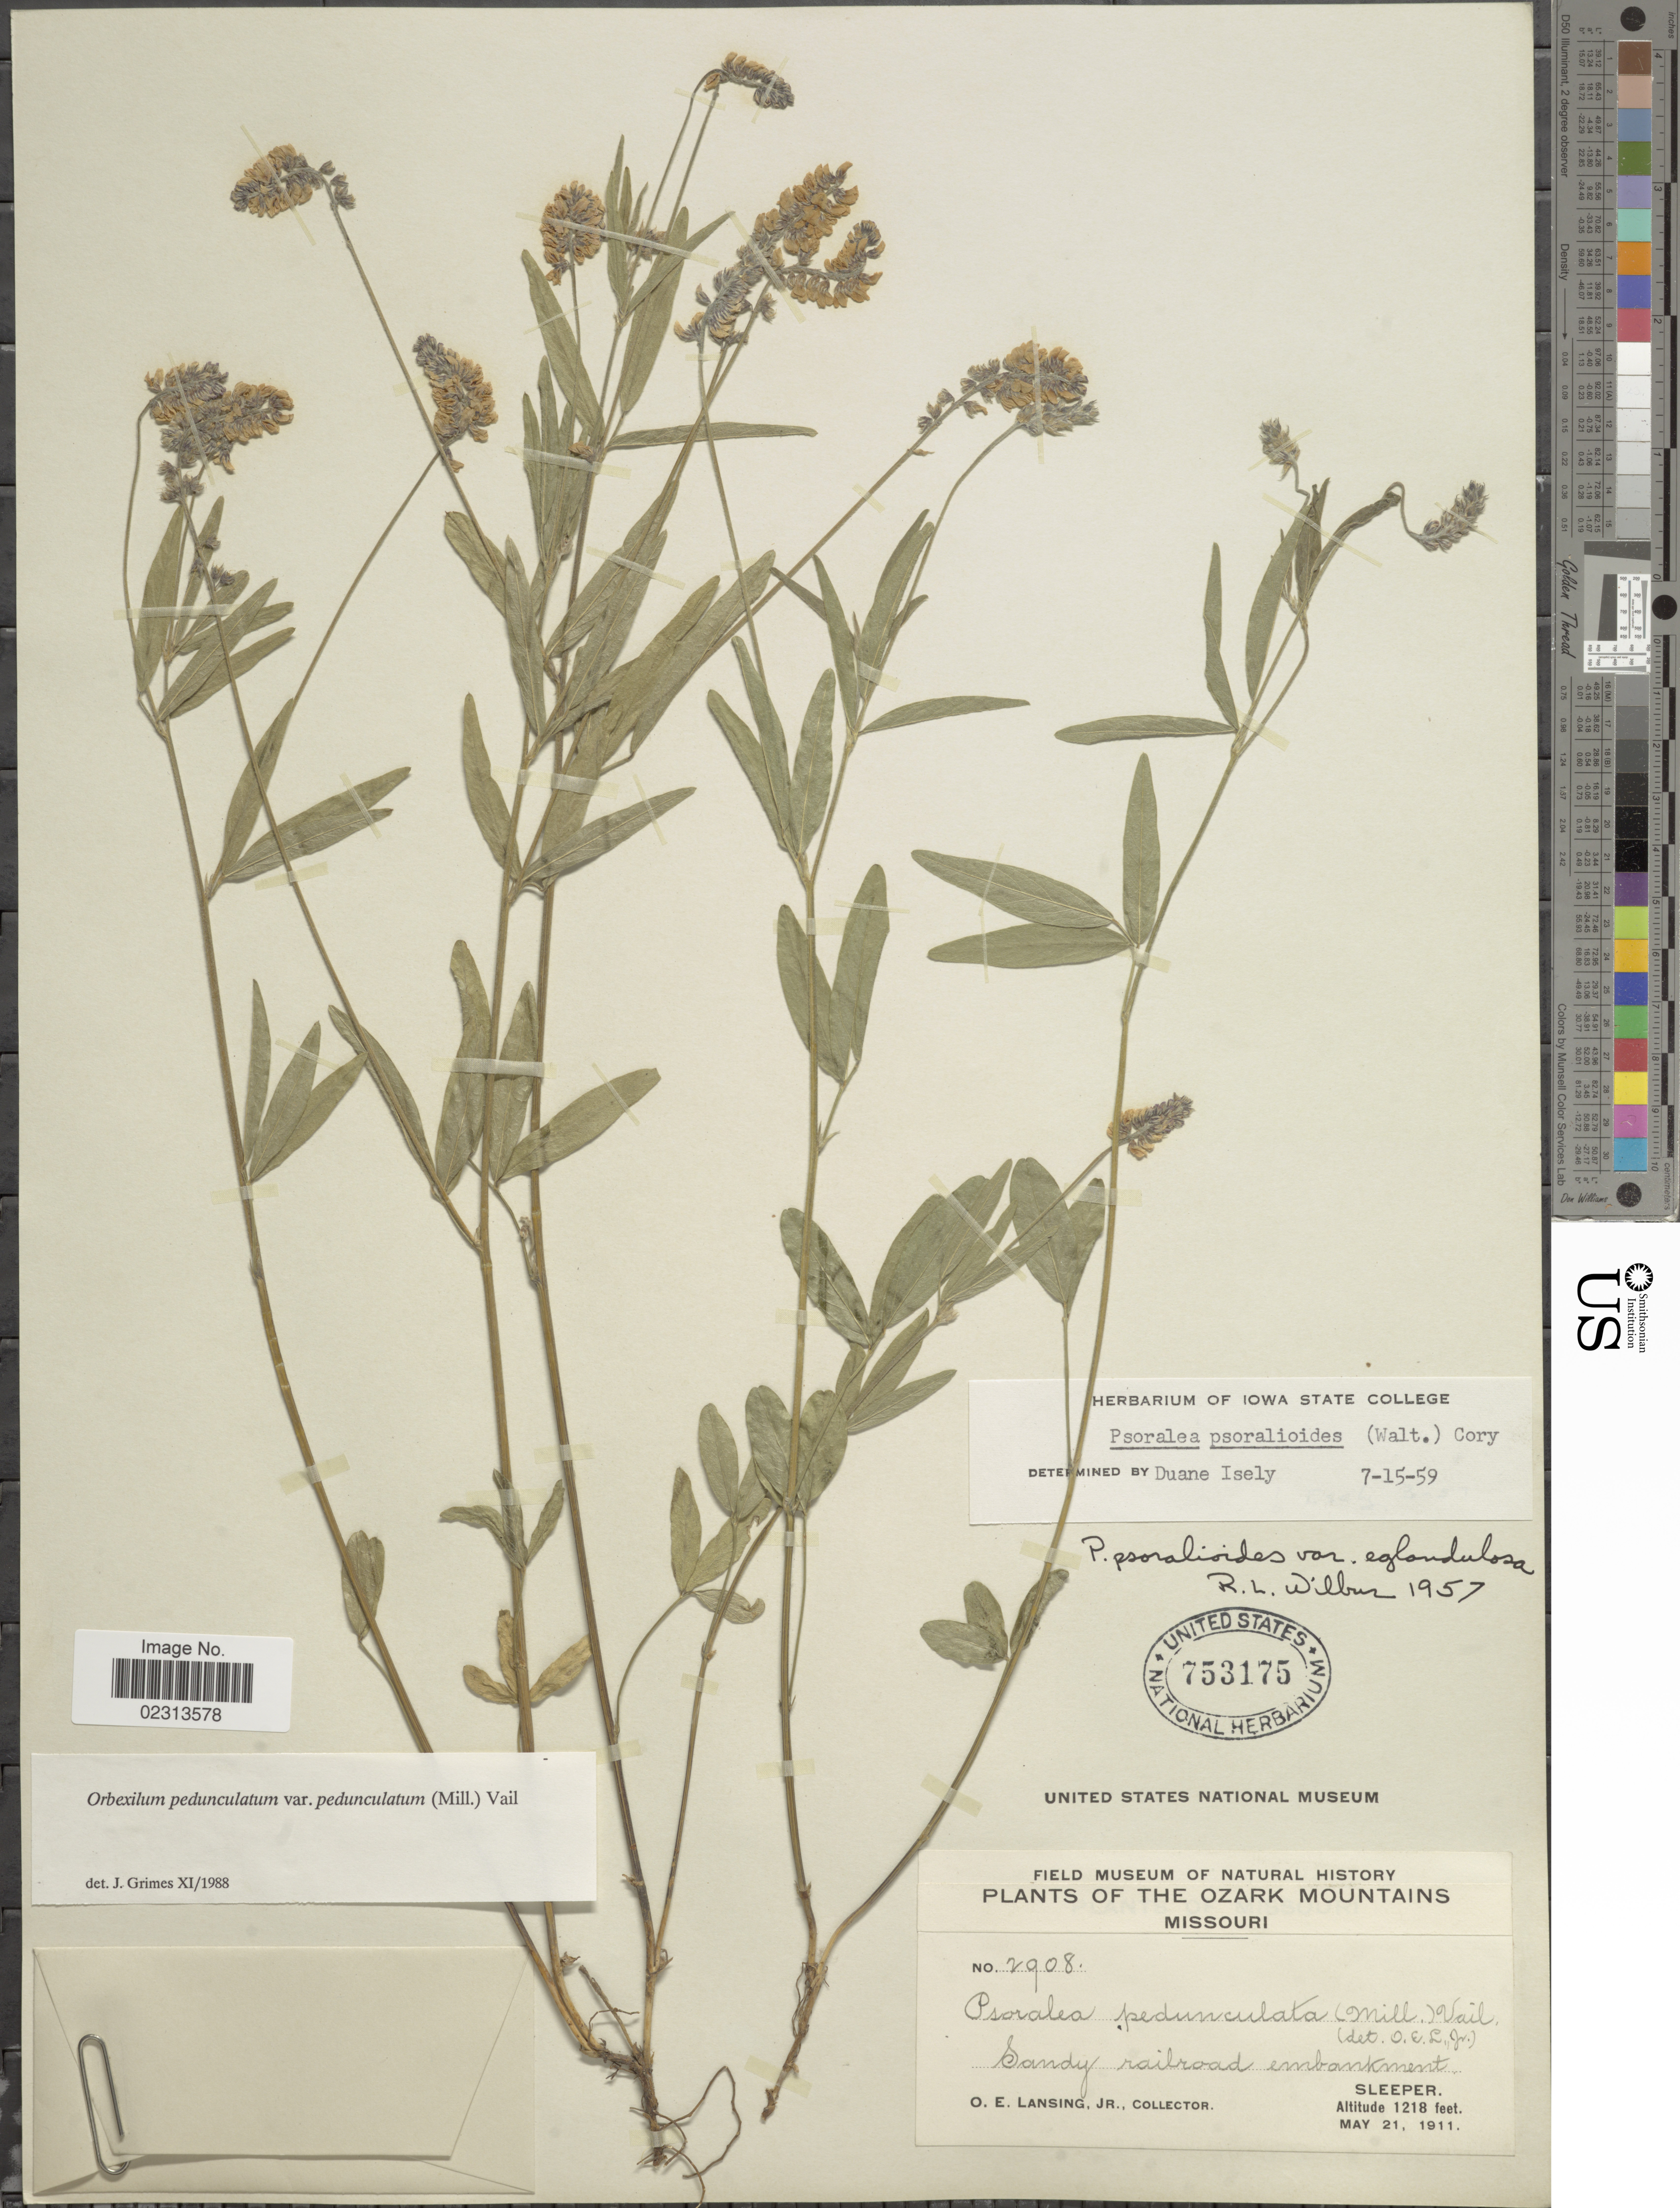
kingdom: Plantae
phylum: Tracheophyta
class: Magnoliopsida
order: Fabales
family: Fabaceae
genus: Orbexilum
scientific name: Orbexilum pedunculatum var. pedunculatum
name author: (Miller) Rydberg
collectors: O. Lansing Jr.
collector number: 2908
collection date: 1911-05-21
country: United States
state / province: Missouri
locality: Ozark Mountains, Sleeper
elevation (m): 371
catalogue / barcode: US 753175